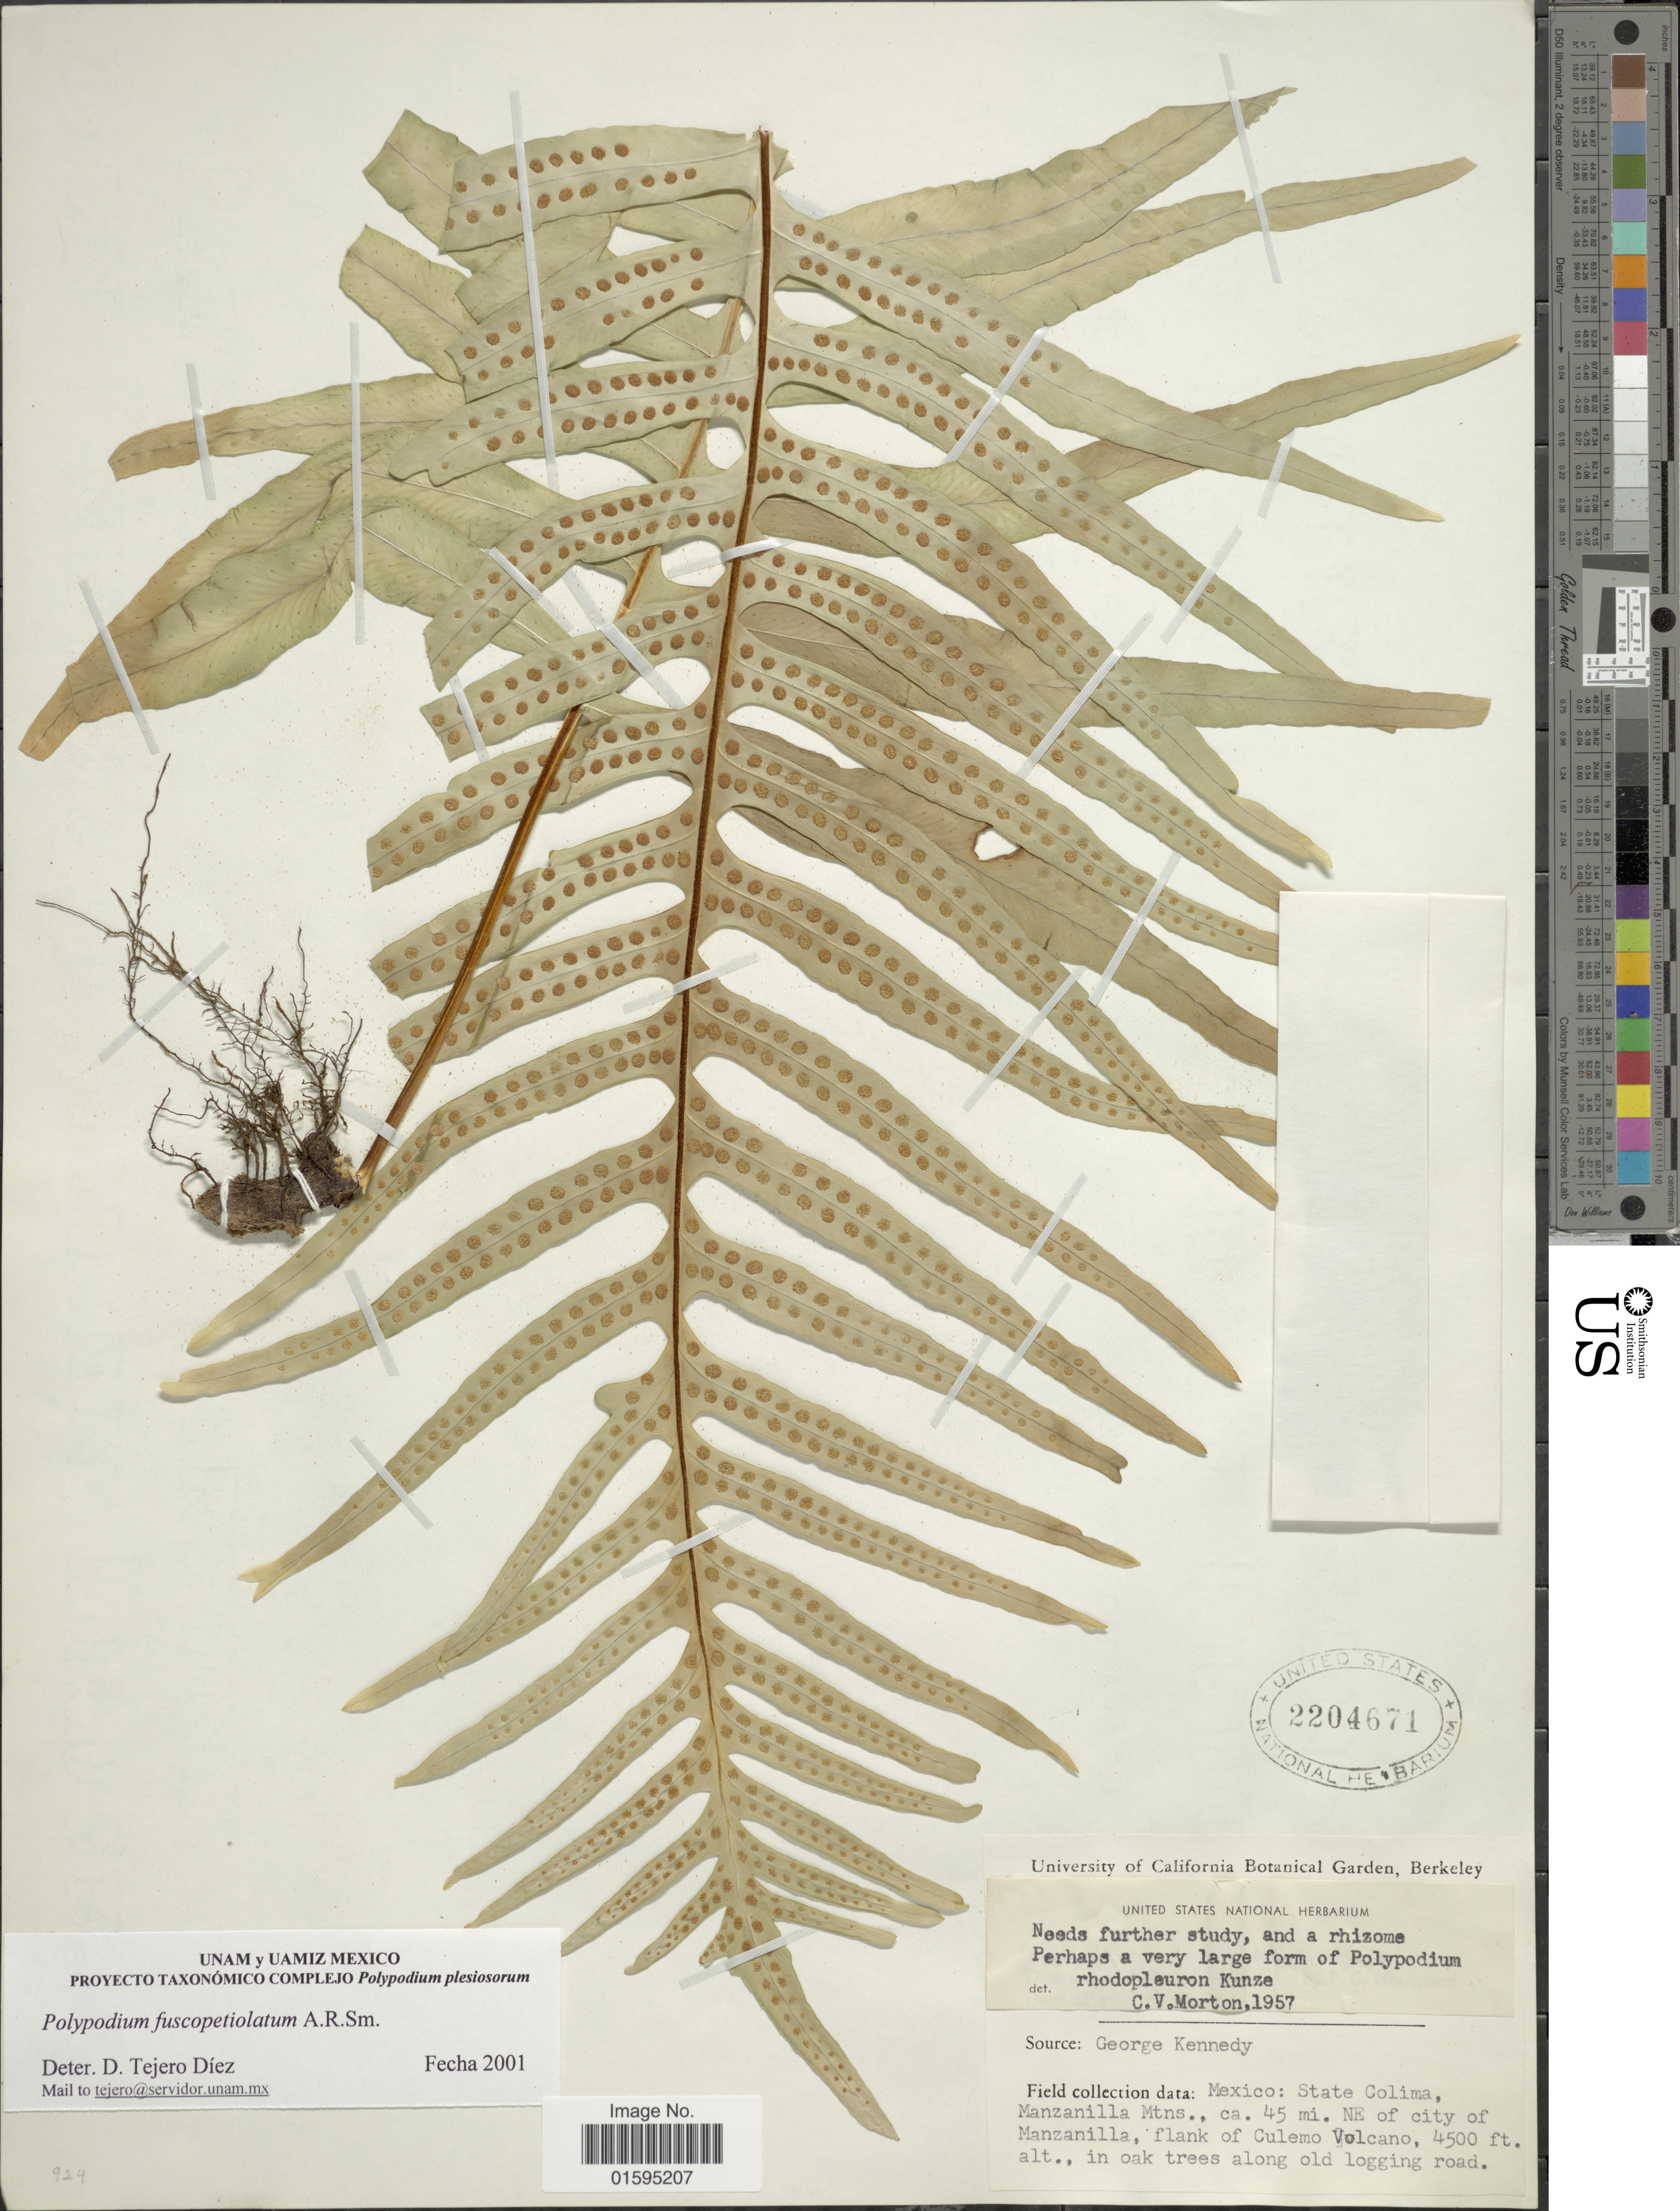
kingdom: Plantae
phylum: Tracheophyta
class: Polypodiopsida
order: Polypodiales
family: Polypodiaceae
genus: Polypodium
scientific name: Polypodium fuscopetiolatum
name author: A.R. Sm.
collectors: G. Kennedy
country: Mexico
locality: State Colima, Manzanilla Mtns., ca. 45 mi. NE of city of Manzanilla, flank of Culemo Volcano, in oak trees along old logging road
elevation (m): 1372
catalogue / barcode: US 2204671